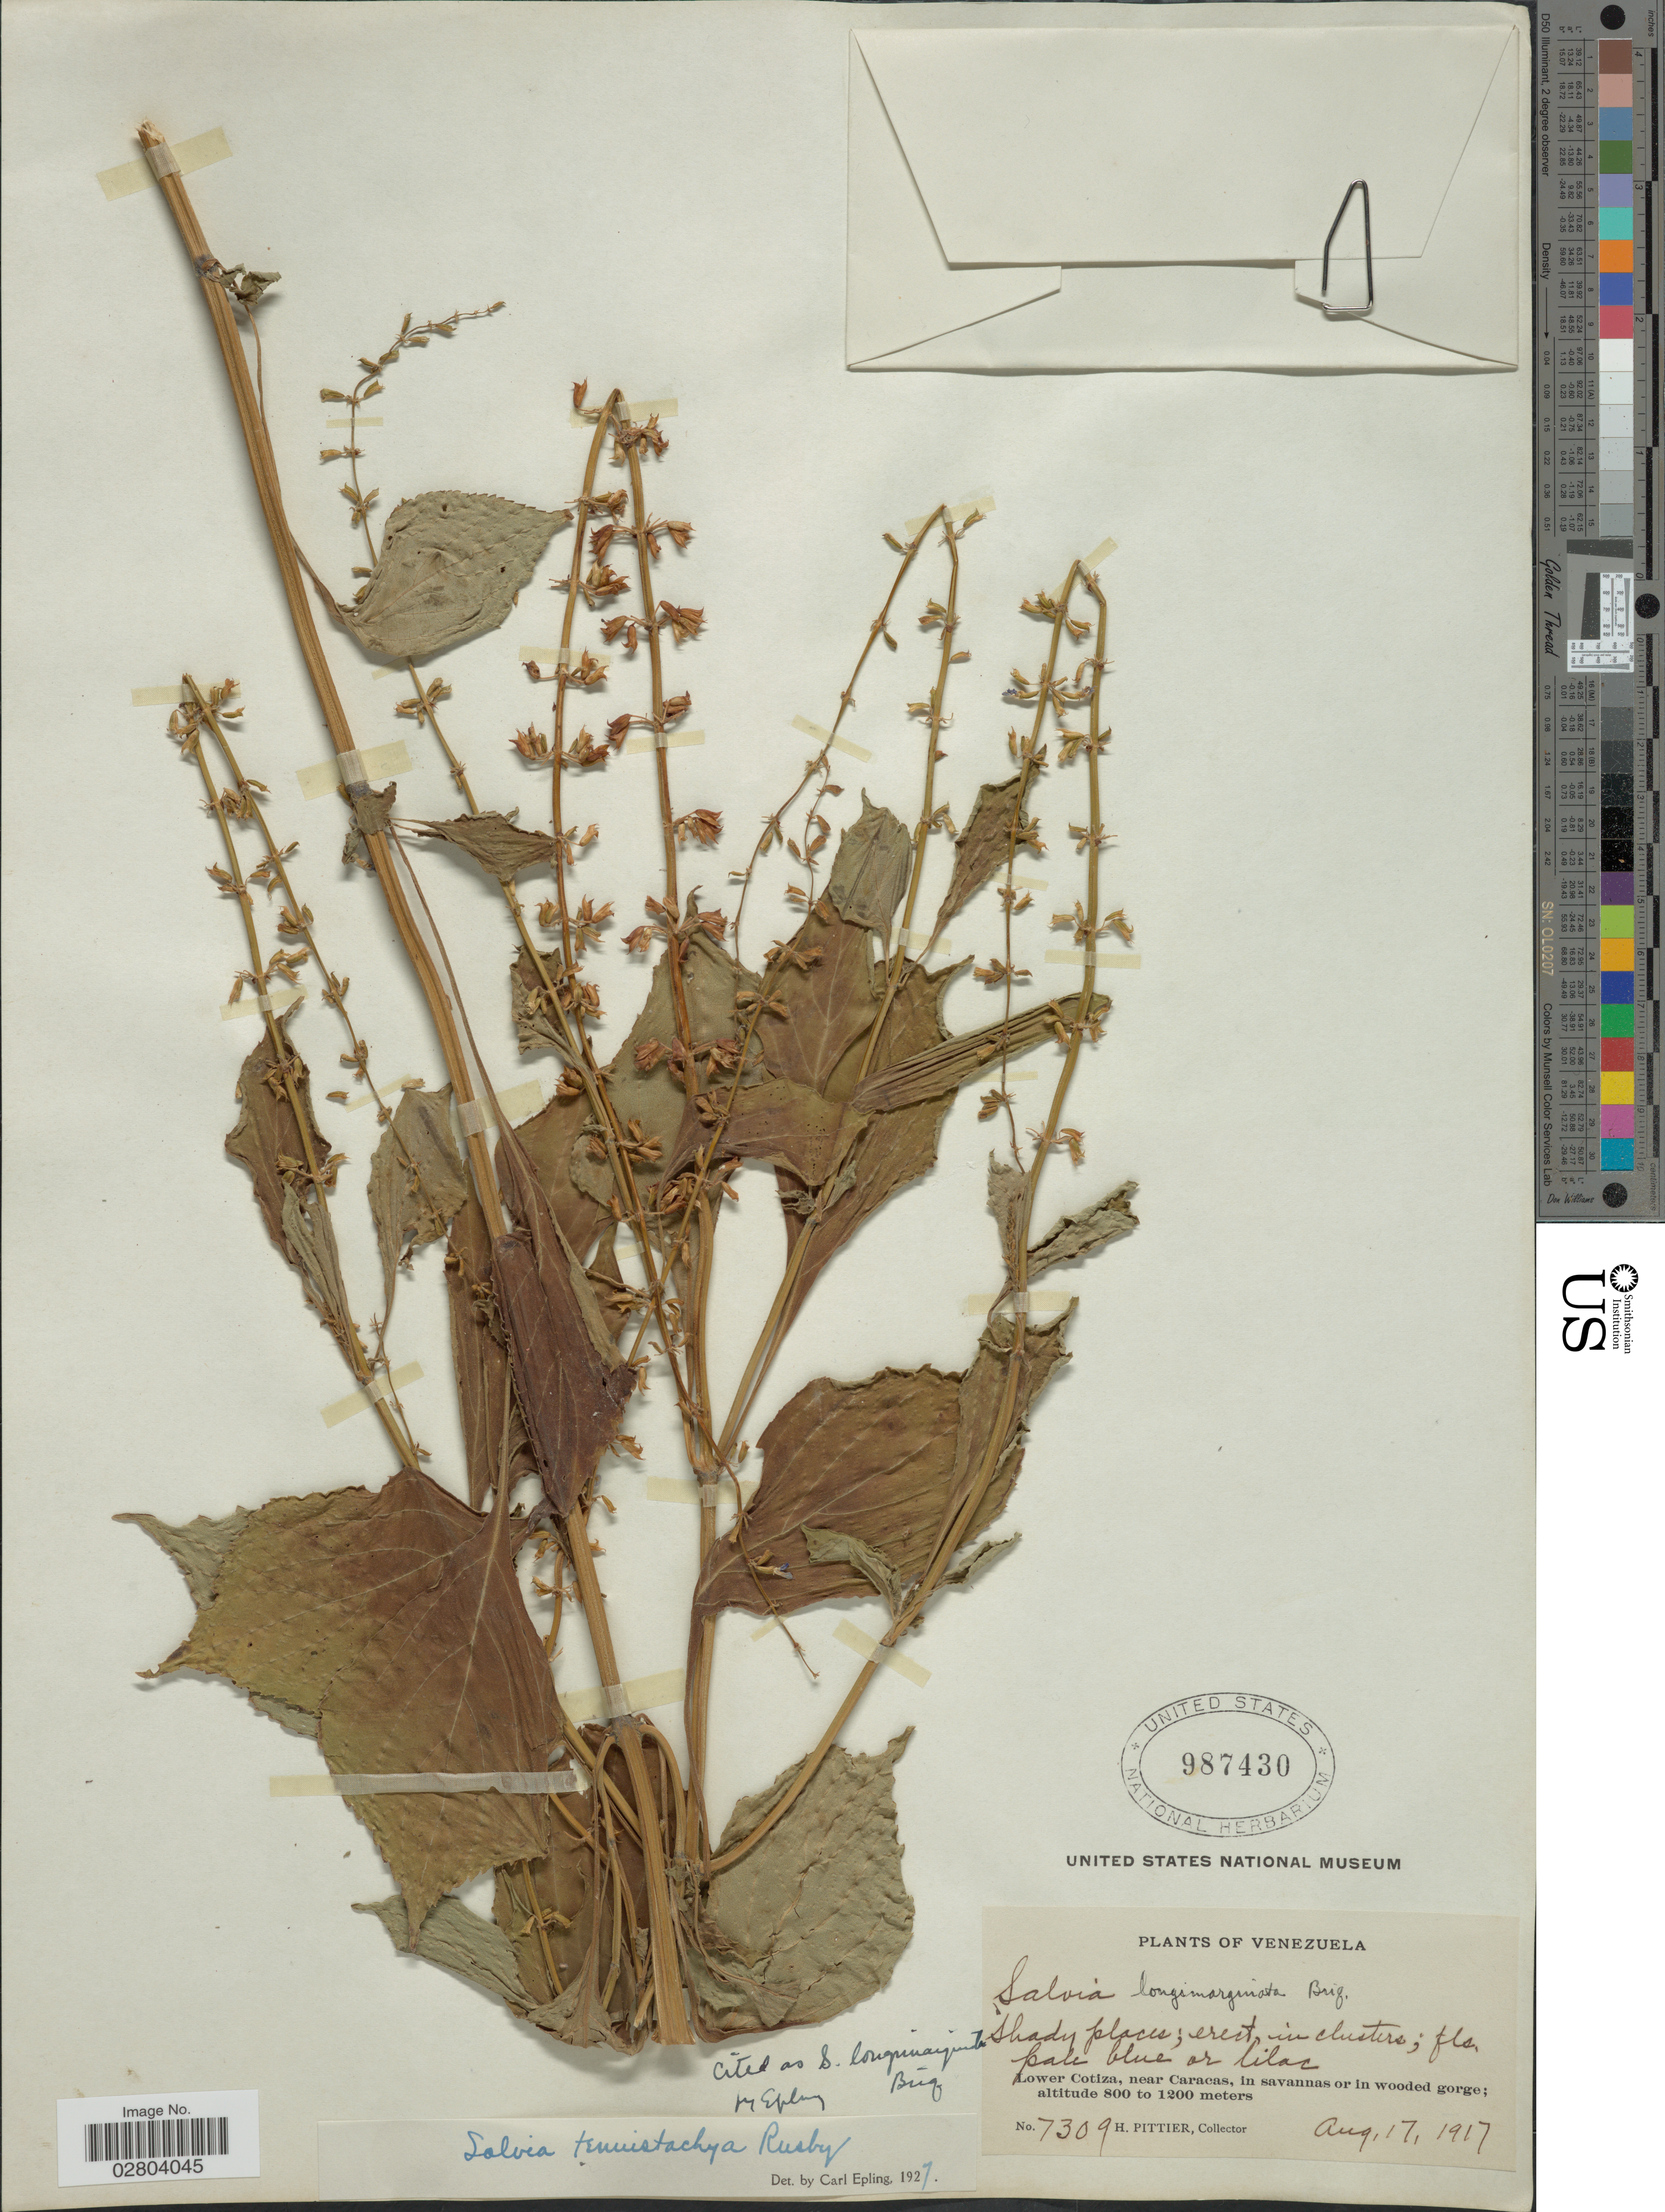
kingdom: Plantae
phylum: Tracheophyta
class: Magnoliopsida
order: Lamiales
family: Lamiaceae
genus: Salvia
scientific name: Salvia angulata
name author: Benth.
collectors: H. F. Pittier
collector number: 7309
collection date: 1917-08-17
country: Venezuela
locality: Lower Cotiza, near Caracas, in savannas or in wooded gorge.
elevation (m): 800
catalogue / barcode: US 987430